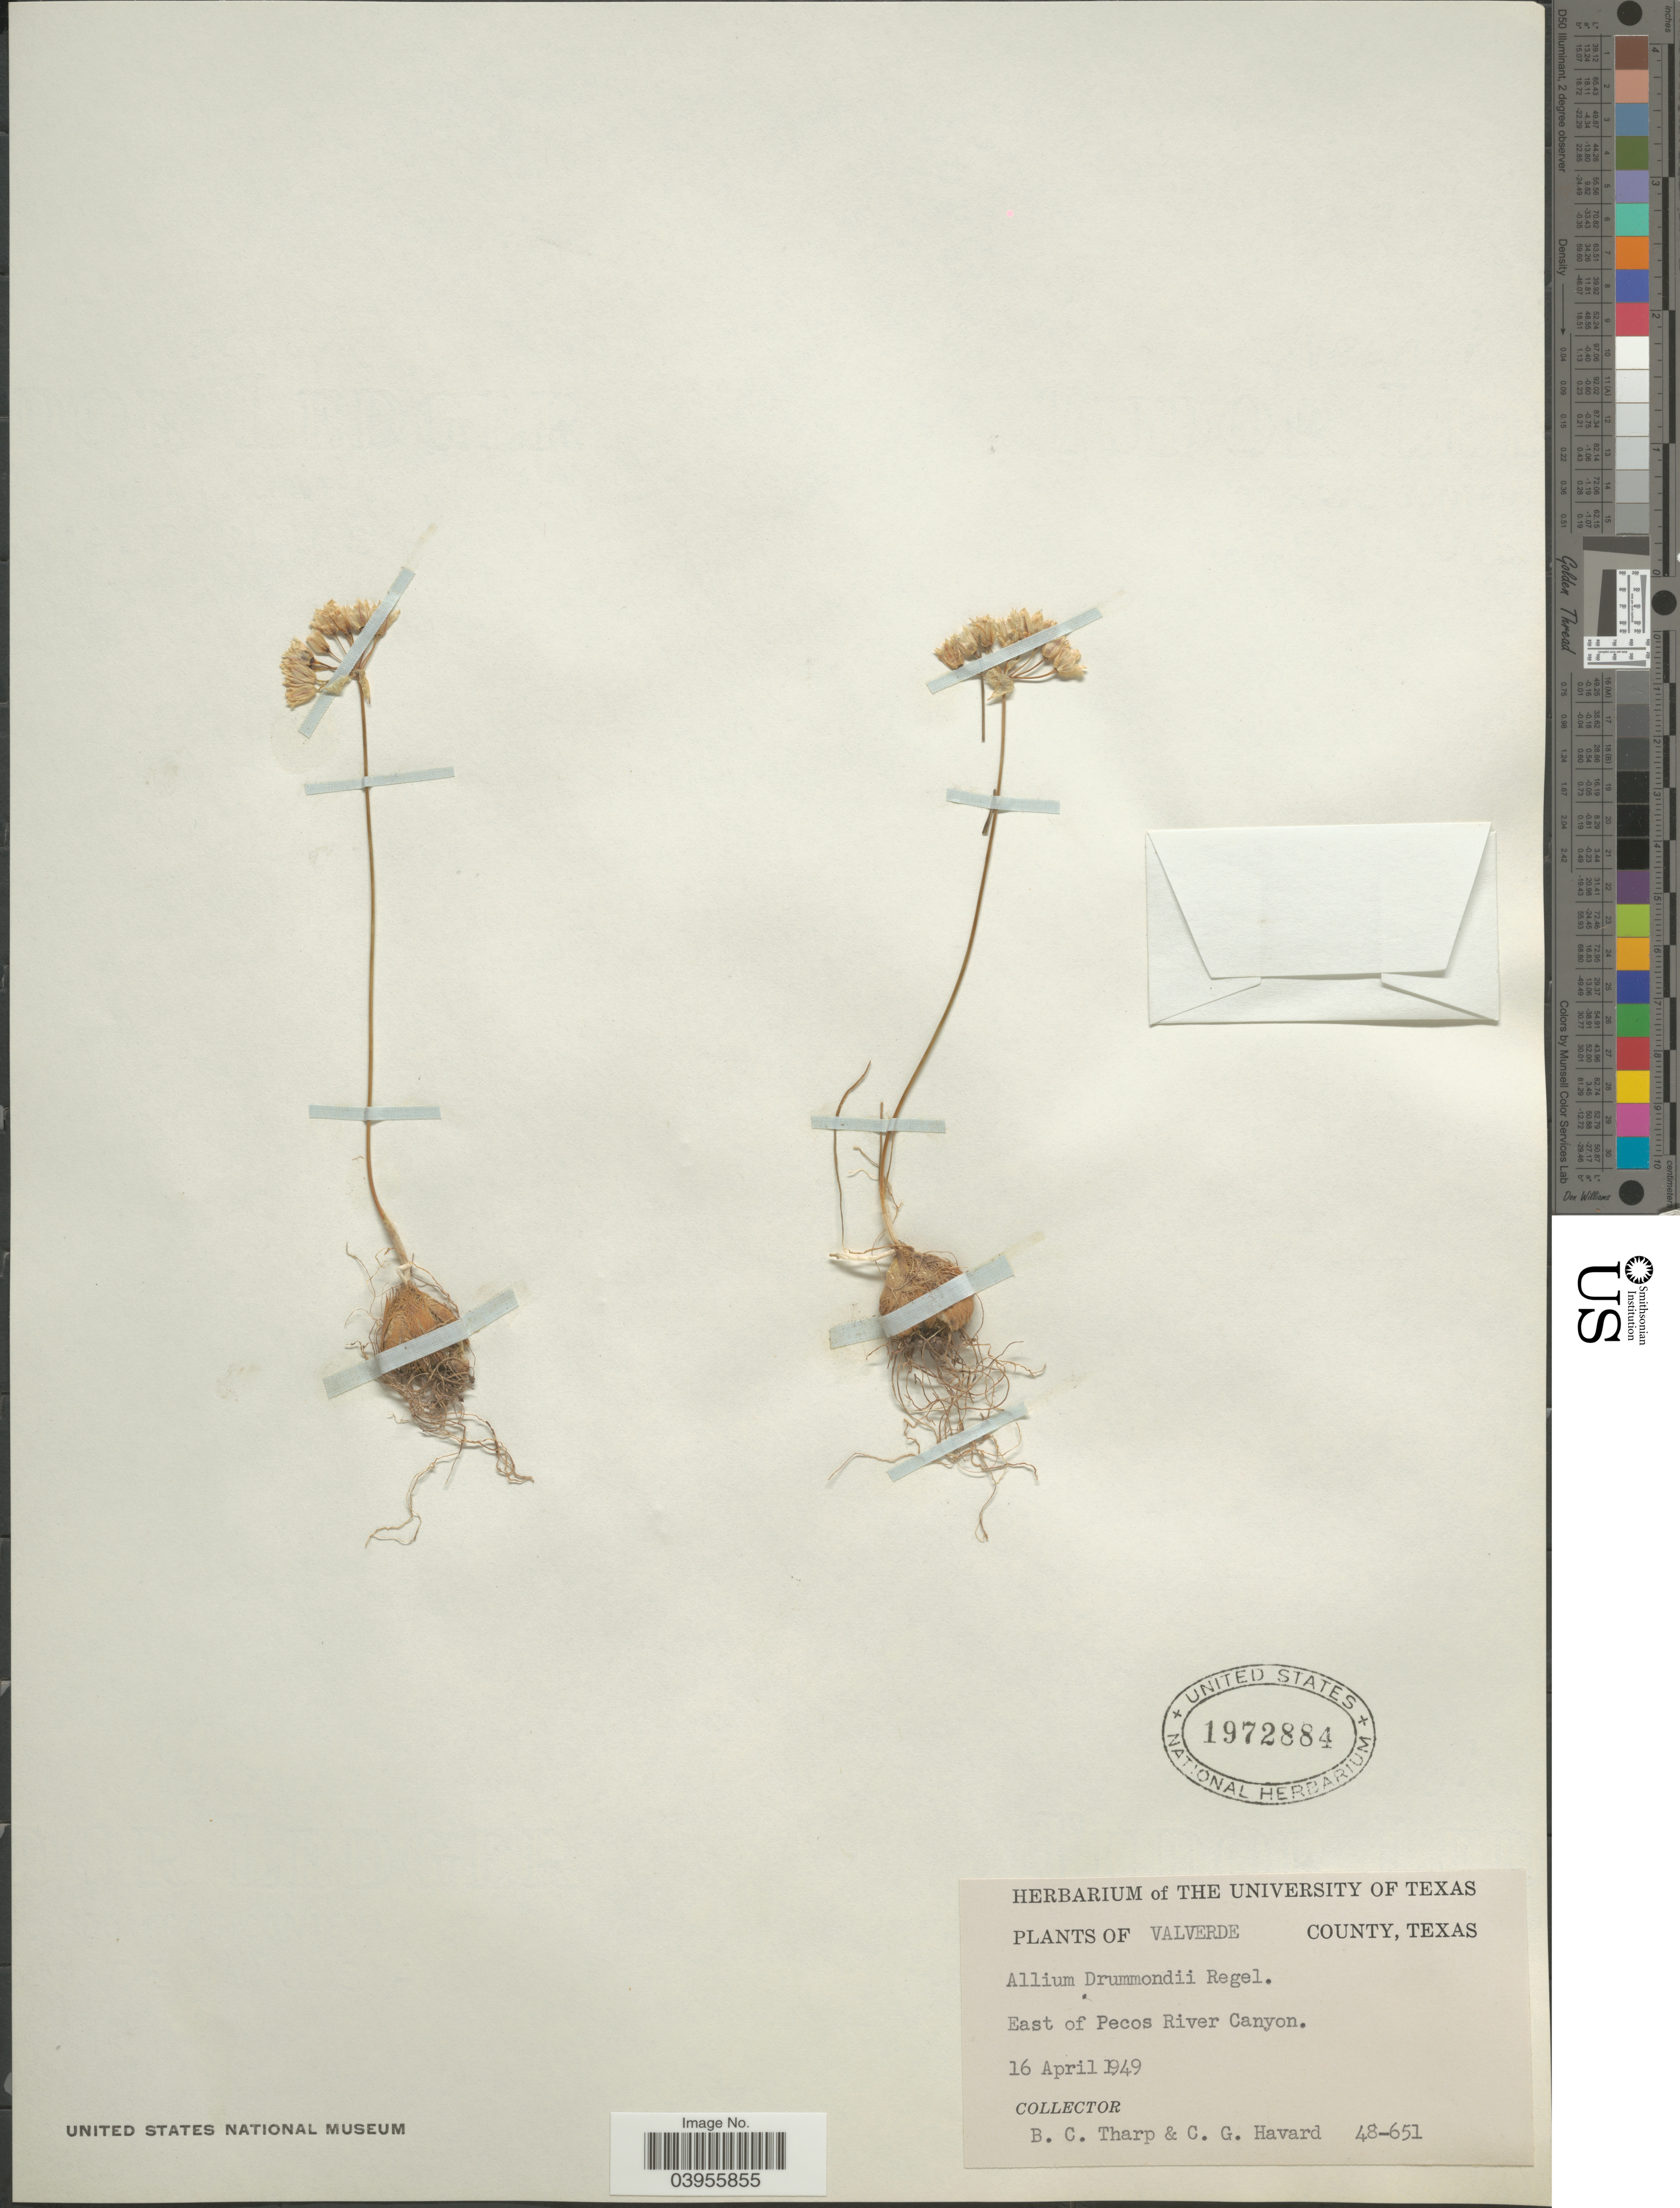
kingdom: Plantae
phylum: Tracheophyta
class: Liliopsida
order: Asparagales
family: Amaryllidaceae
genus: Allium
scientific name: Allium drummondii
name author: Regel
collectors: B. C. Tharp & C. G. Havard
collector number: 48-651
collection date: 1949-04-16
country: United States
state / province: Texas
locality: Valverde County. East of Pecos River Canyon.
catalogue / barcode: US 1972884